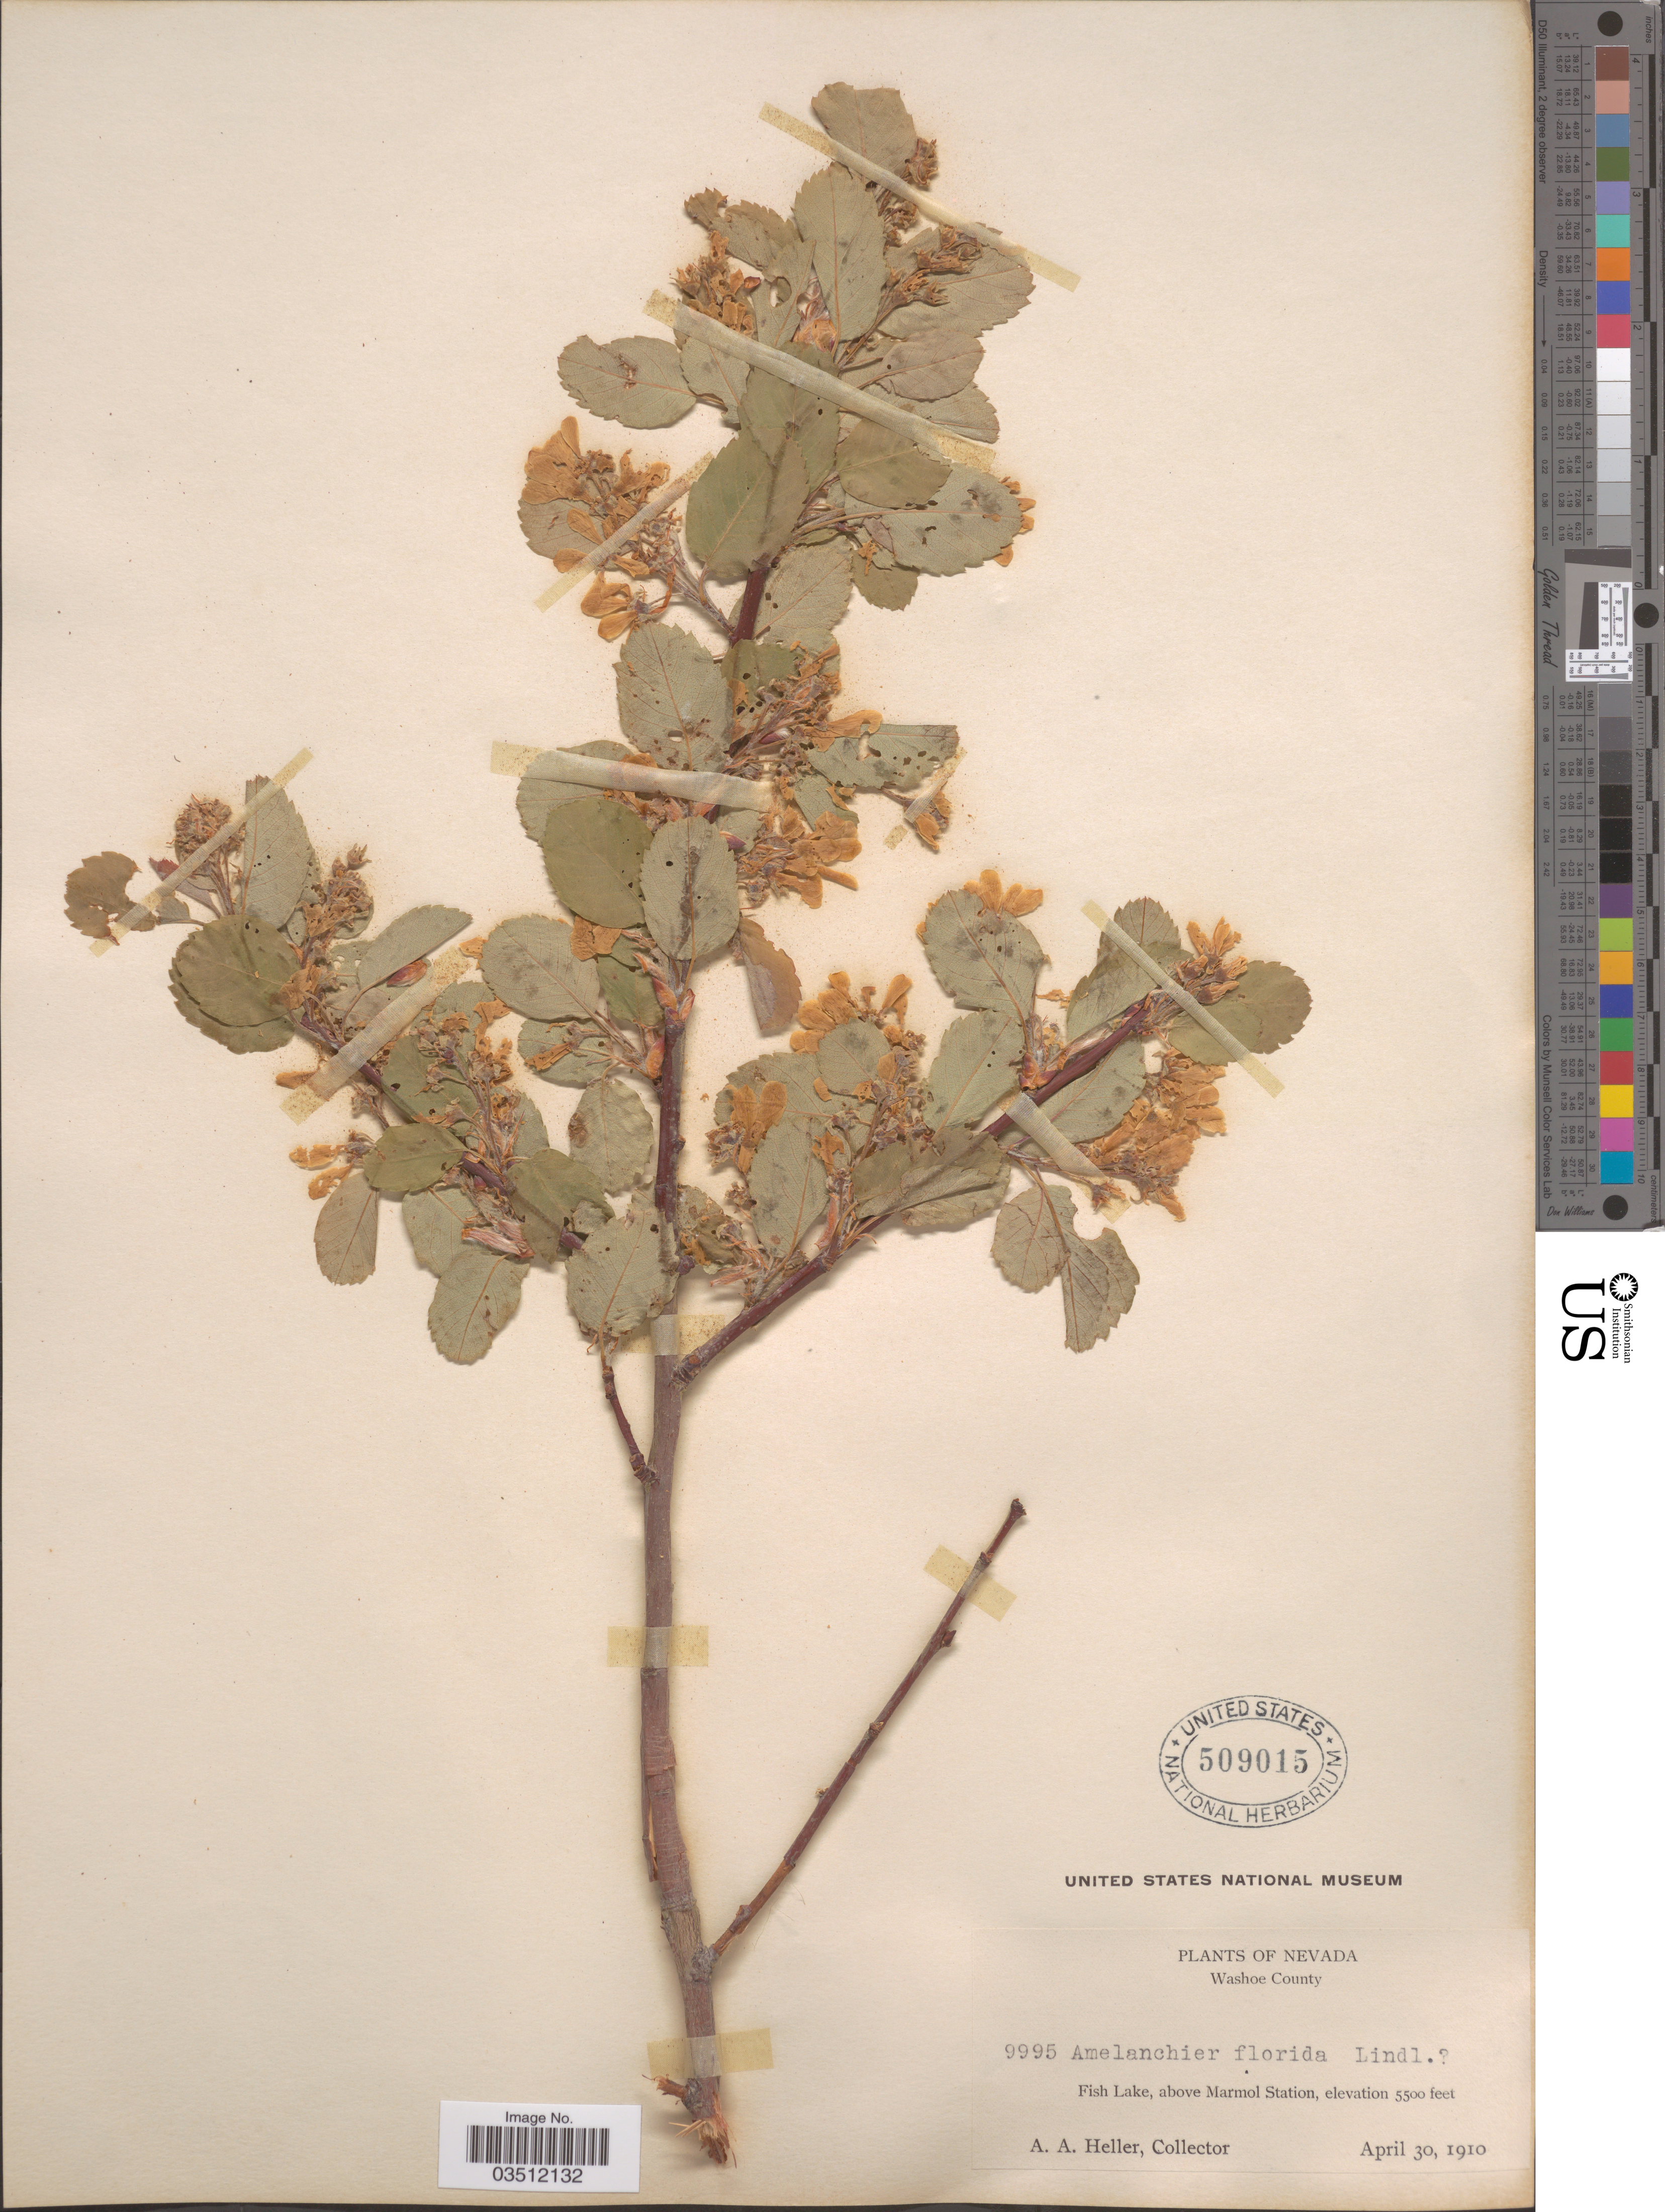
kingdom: Plantae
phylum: Tracheophyta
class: Magnoliopsida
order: Rosales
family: Rosaceae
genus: Amelanchier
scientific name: Amelanchier florida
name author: Lindl.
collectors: A. A. Heller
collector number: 9995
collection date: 1910-04-30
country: United States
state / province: Nevada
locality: Washoe County. Fish Lake, above Marmol Station.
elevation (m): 1676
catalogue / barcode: US 509015